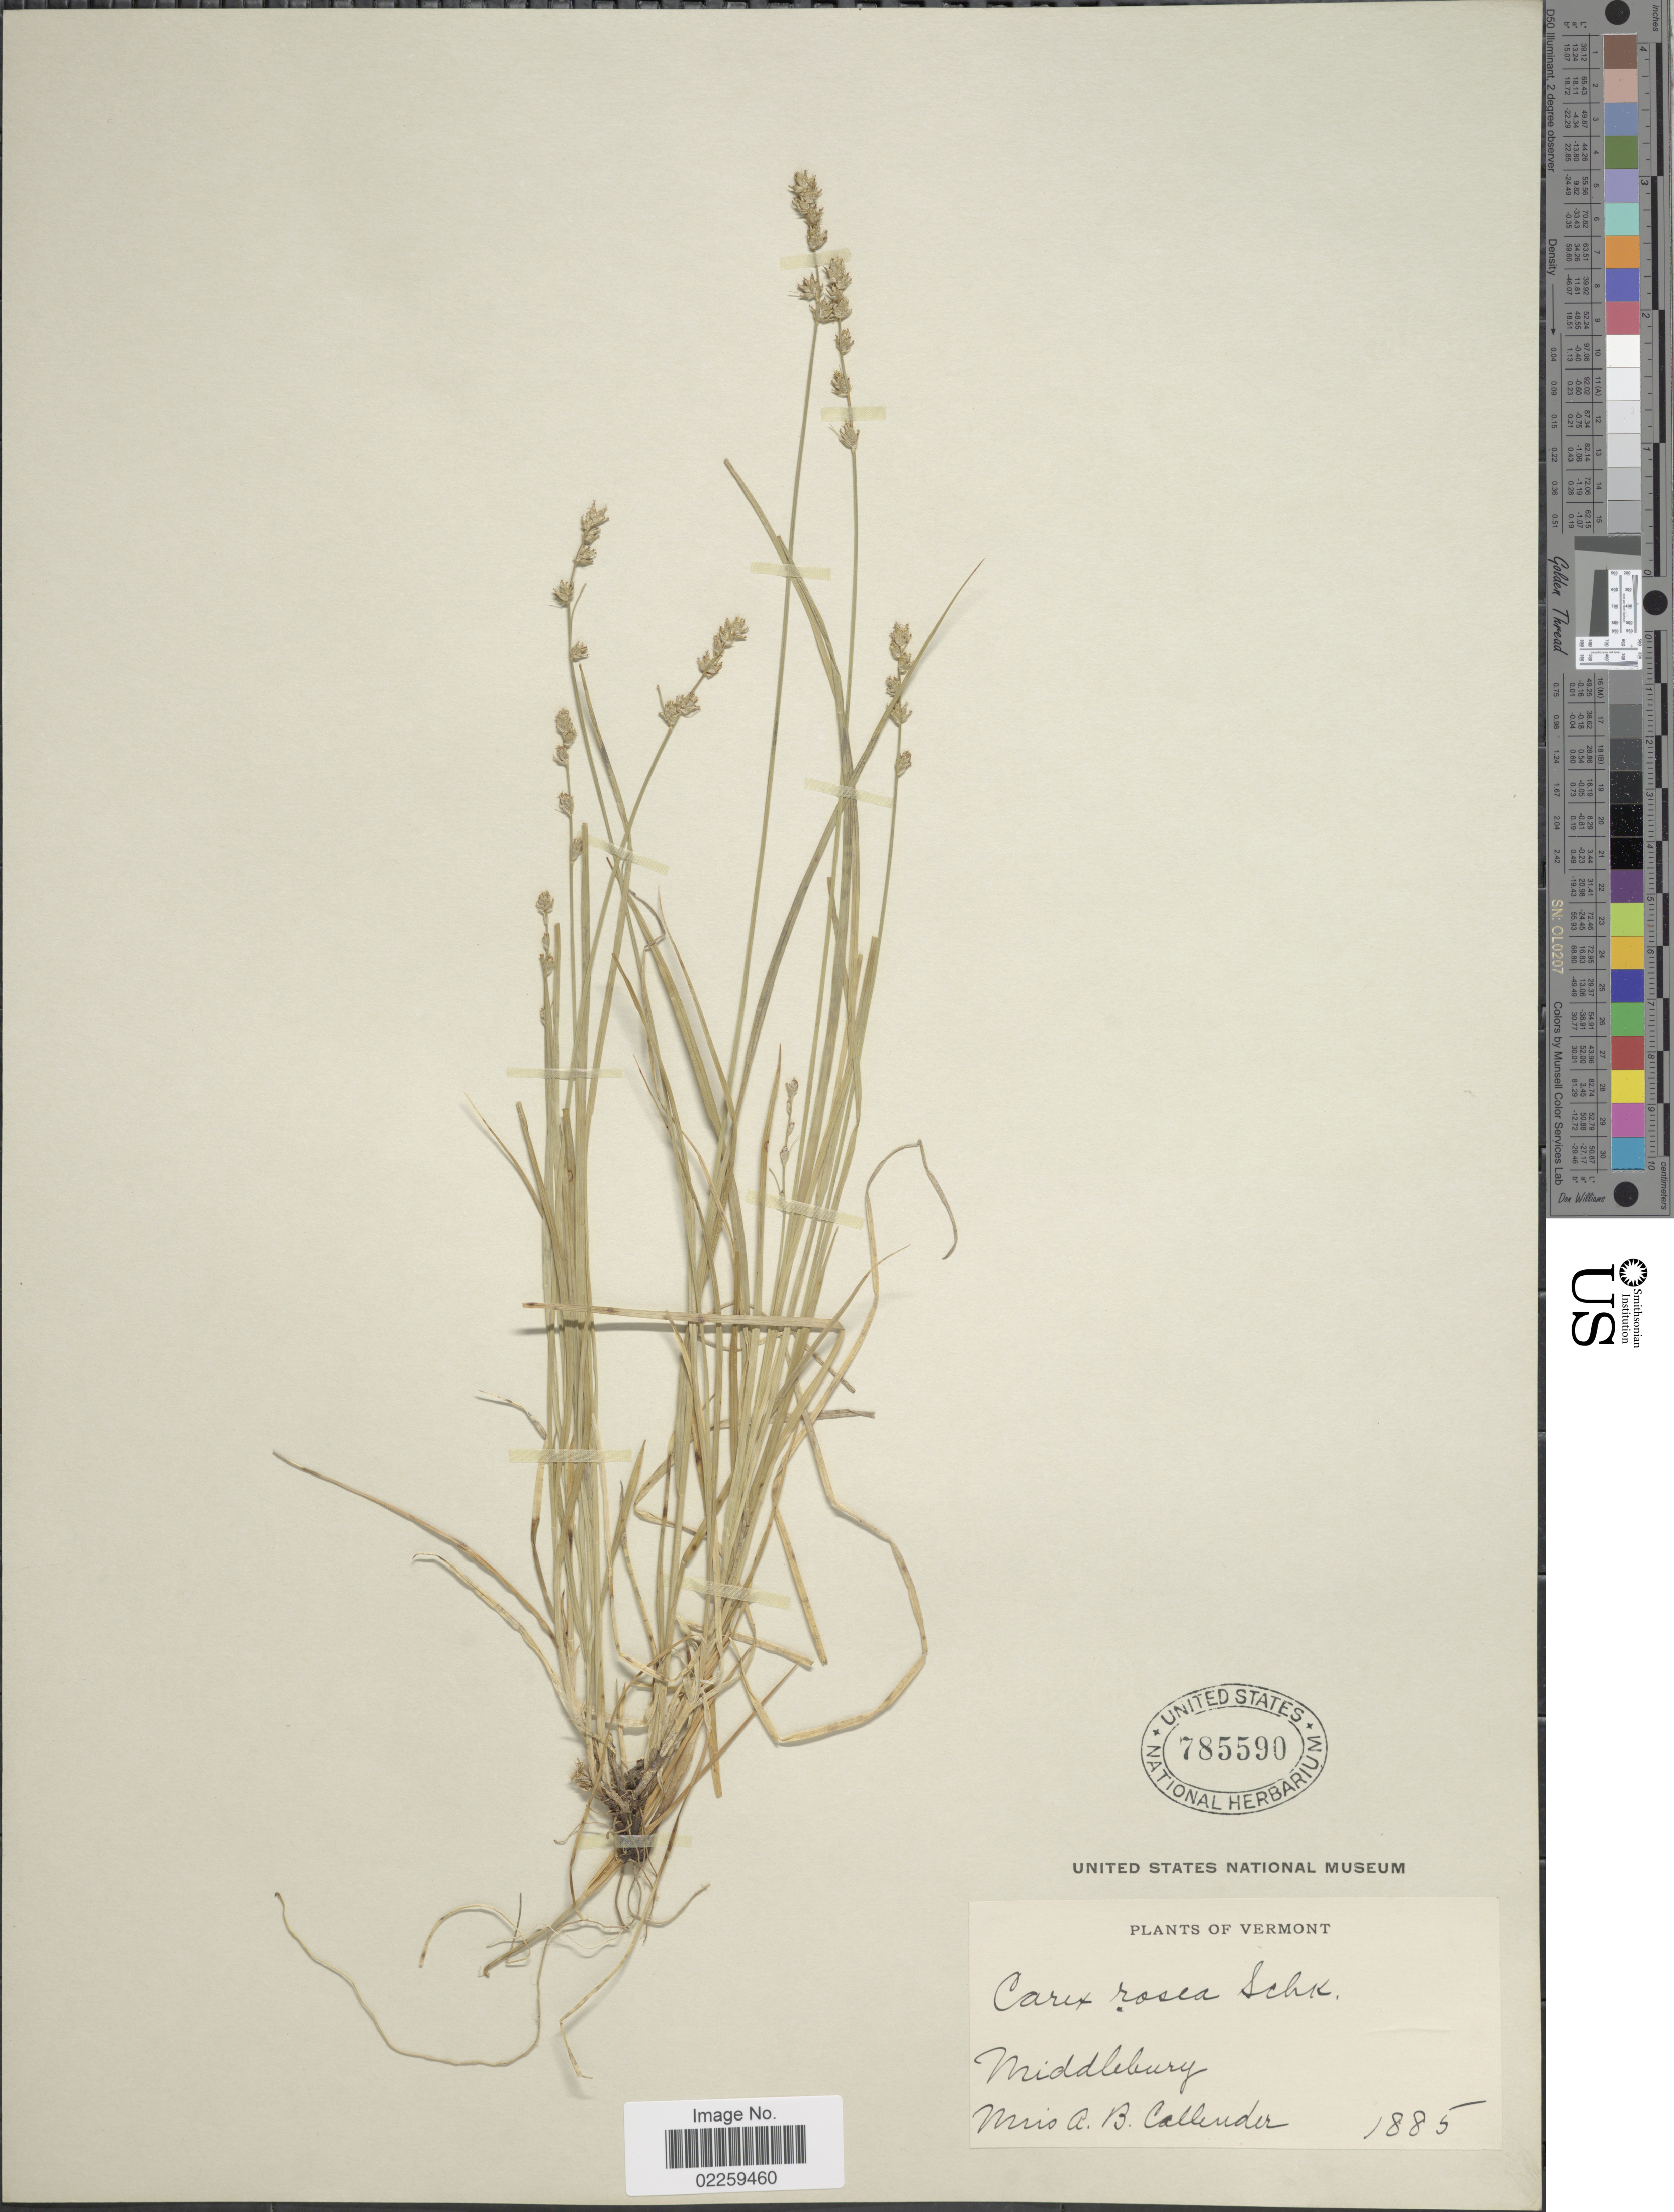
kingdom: Plantae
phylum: Tracheophyta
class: Liliopsida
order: Poales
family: Cyperaceae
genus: Carex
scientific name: Carex rosea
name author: Willd.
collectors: A. Callender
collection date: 1885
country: United States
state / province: Vermont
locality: Middleburg.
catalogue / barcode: US 785590